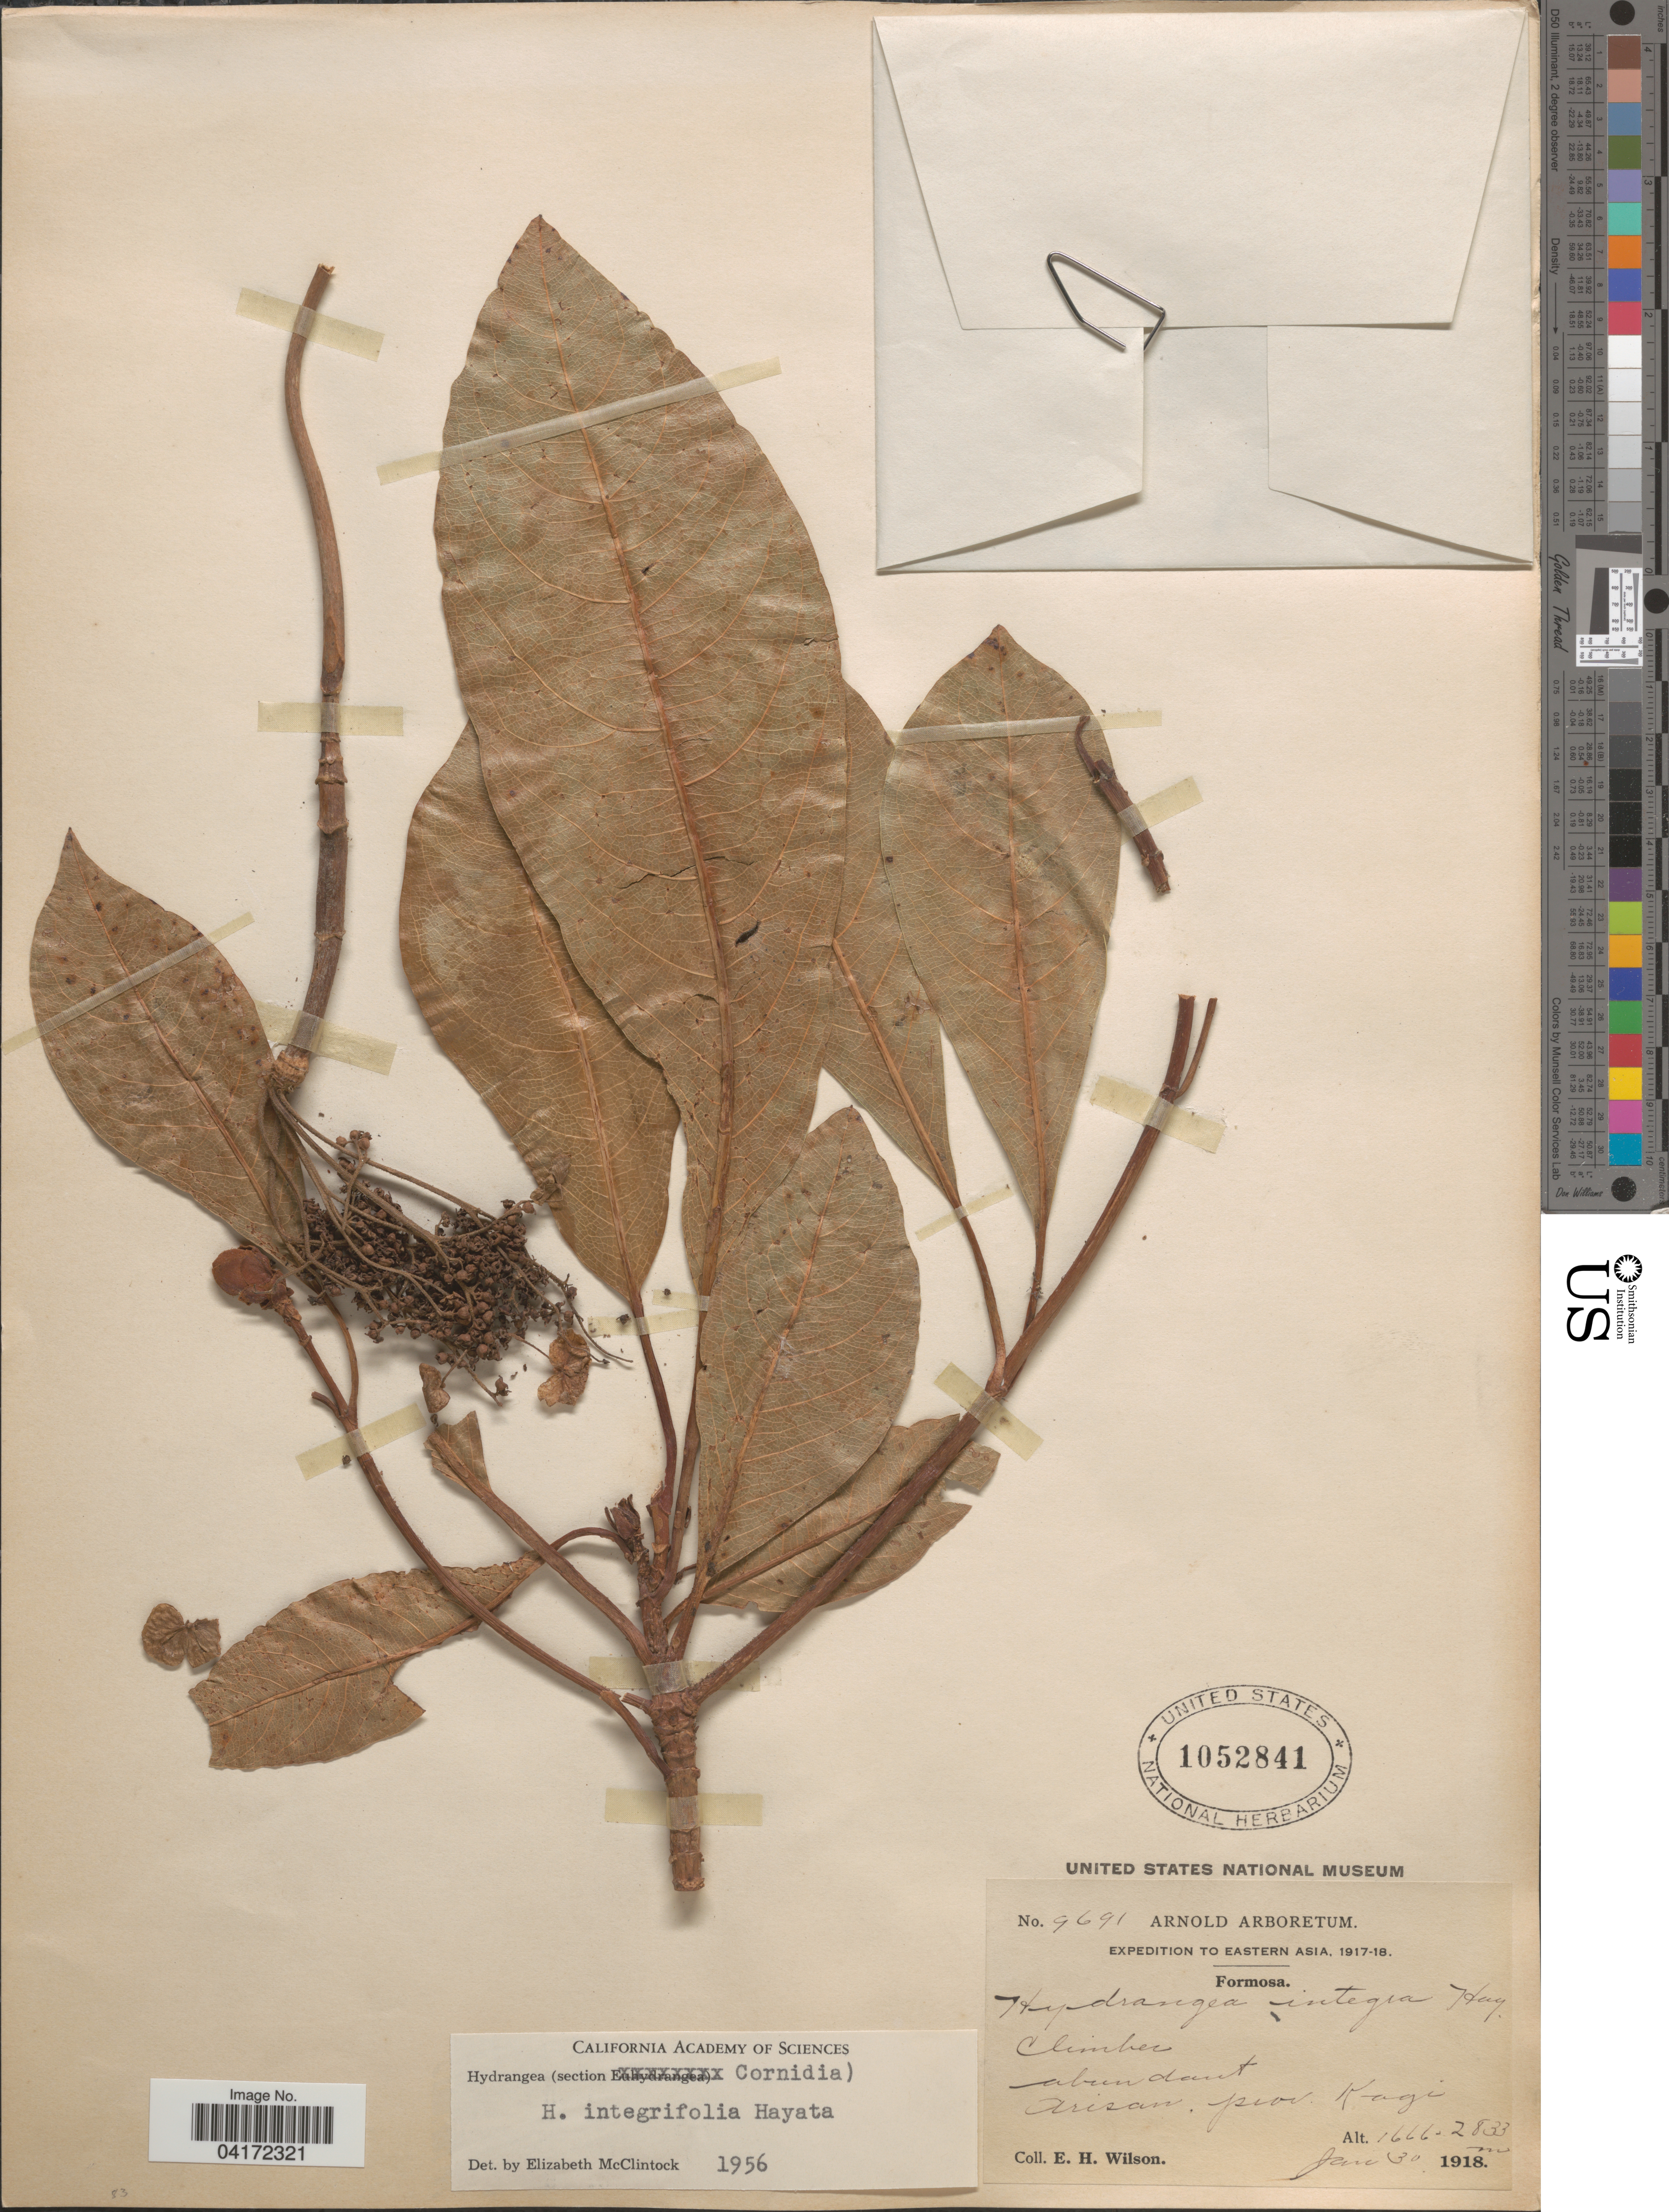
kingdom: Plantae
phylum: Tracheophyta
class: Magnoliopsida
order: Cornales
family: Hydrangeaceae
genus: Hydrangea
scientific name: Hydrangea integrifolia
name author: Hayata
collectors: E. Wilson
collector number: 9691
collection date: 1918-06-30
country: Taiwan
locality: Expedition to Eastern Asia, 1917-18. Formosa. Arisan, prov. Kagi.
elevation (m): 1666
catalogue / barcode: US 1052841